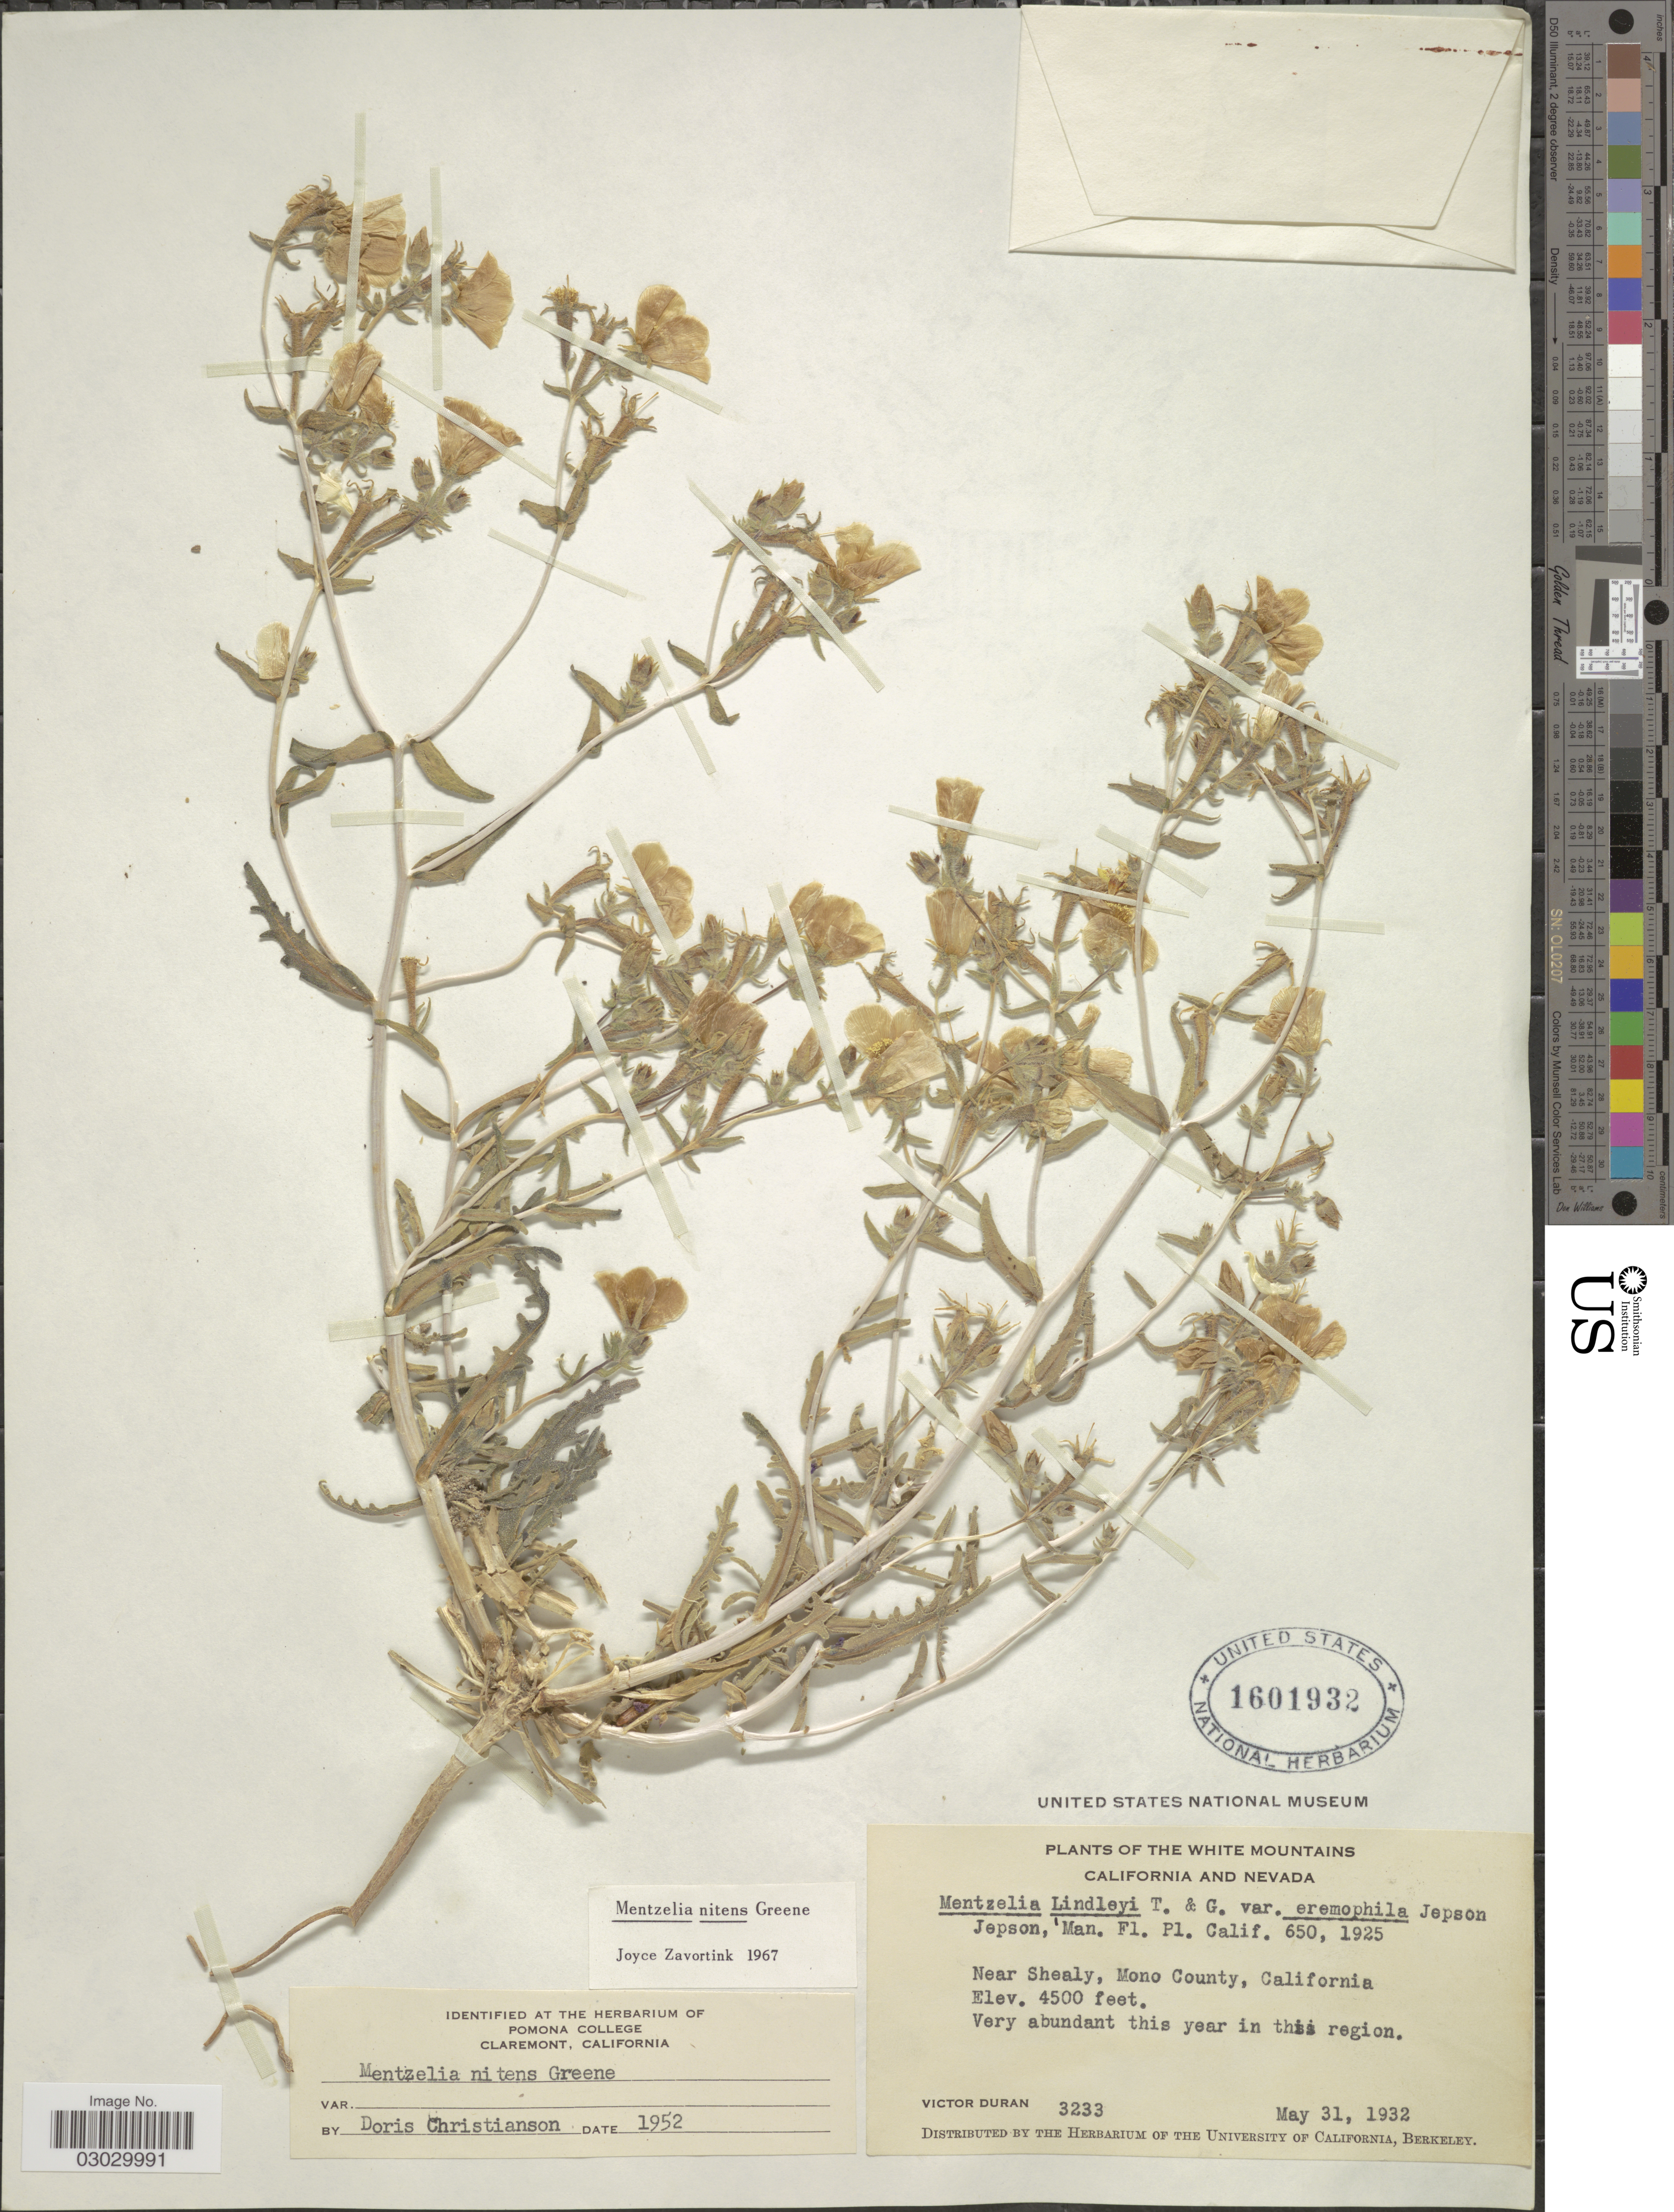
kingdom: Plantae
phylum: Tracheophyta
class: Magnoliopsida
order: Cornales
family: Loasaceae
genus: Mentzelia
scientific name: Mentzelia nitens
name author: Greene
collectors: V. Duran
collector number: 3233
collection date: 1932-05-31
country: United States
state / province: California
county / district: Mono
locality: White Mountains. Near Shealy, Mono County.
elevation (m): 1372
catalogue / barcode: US 1601932